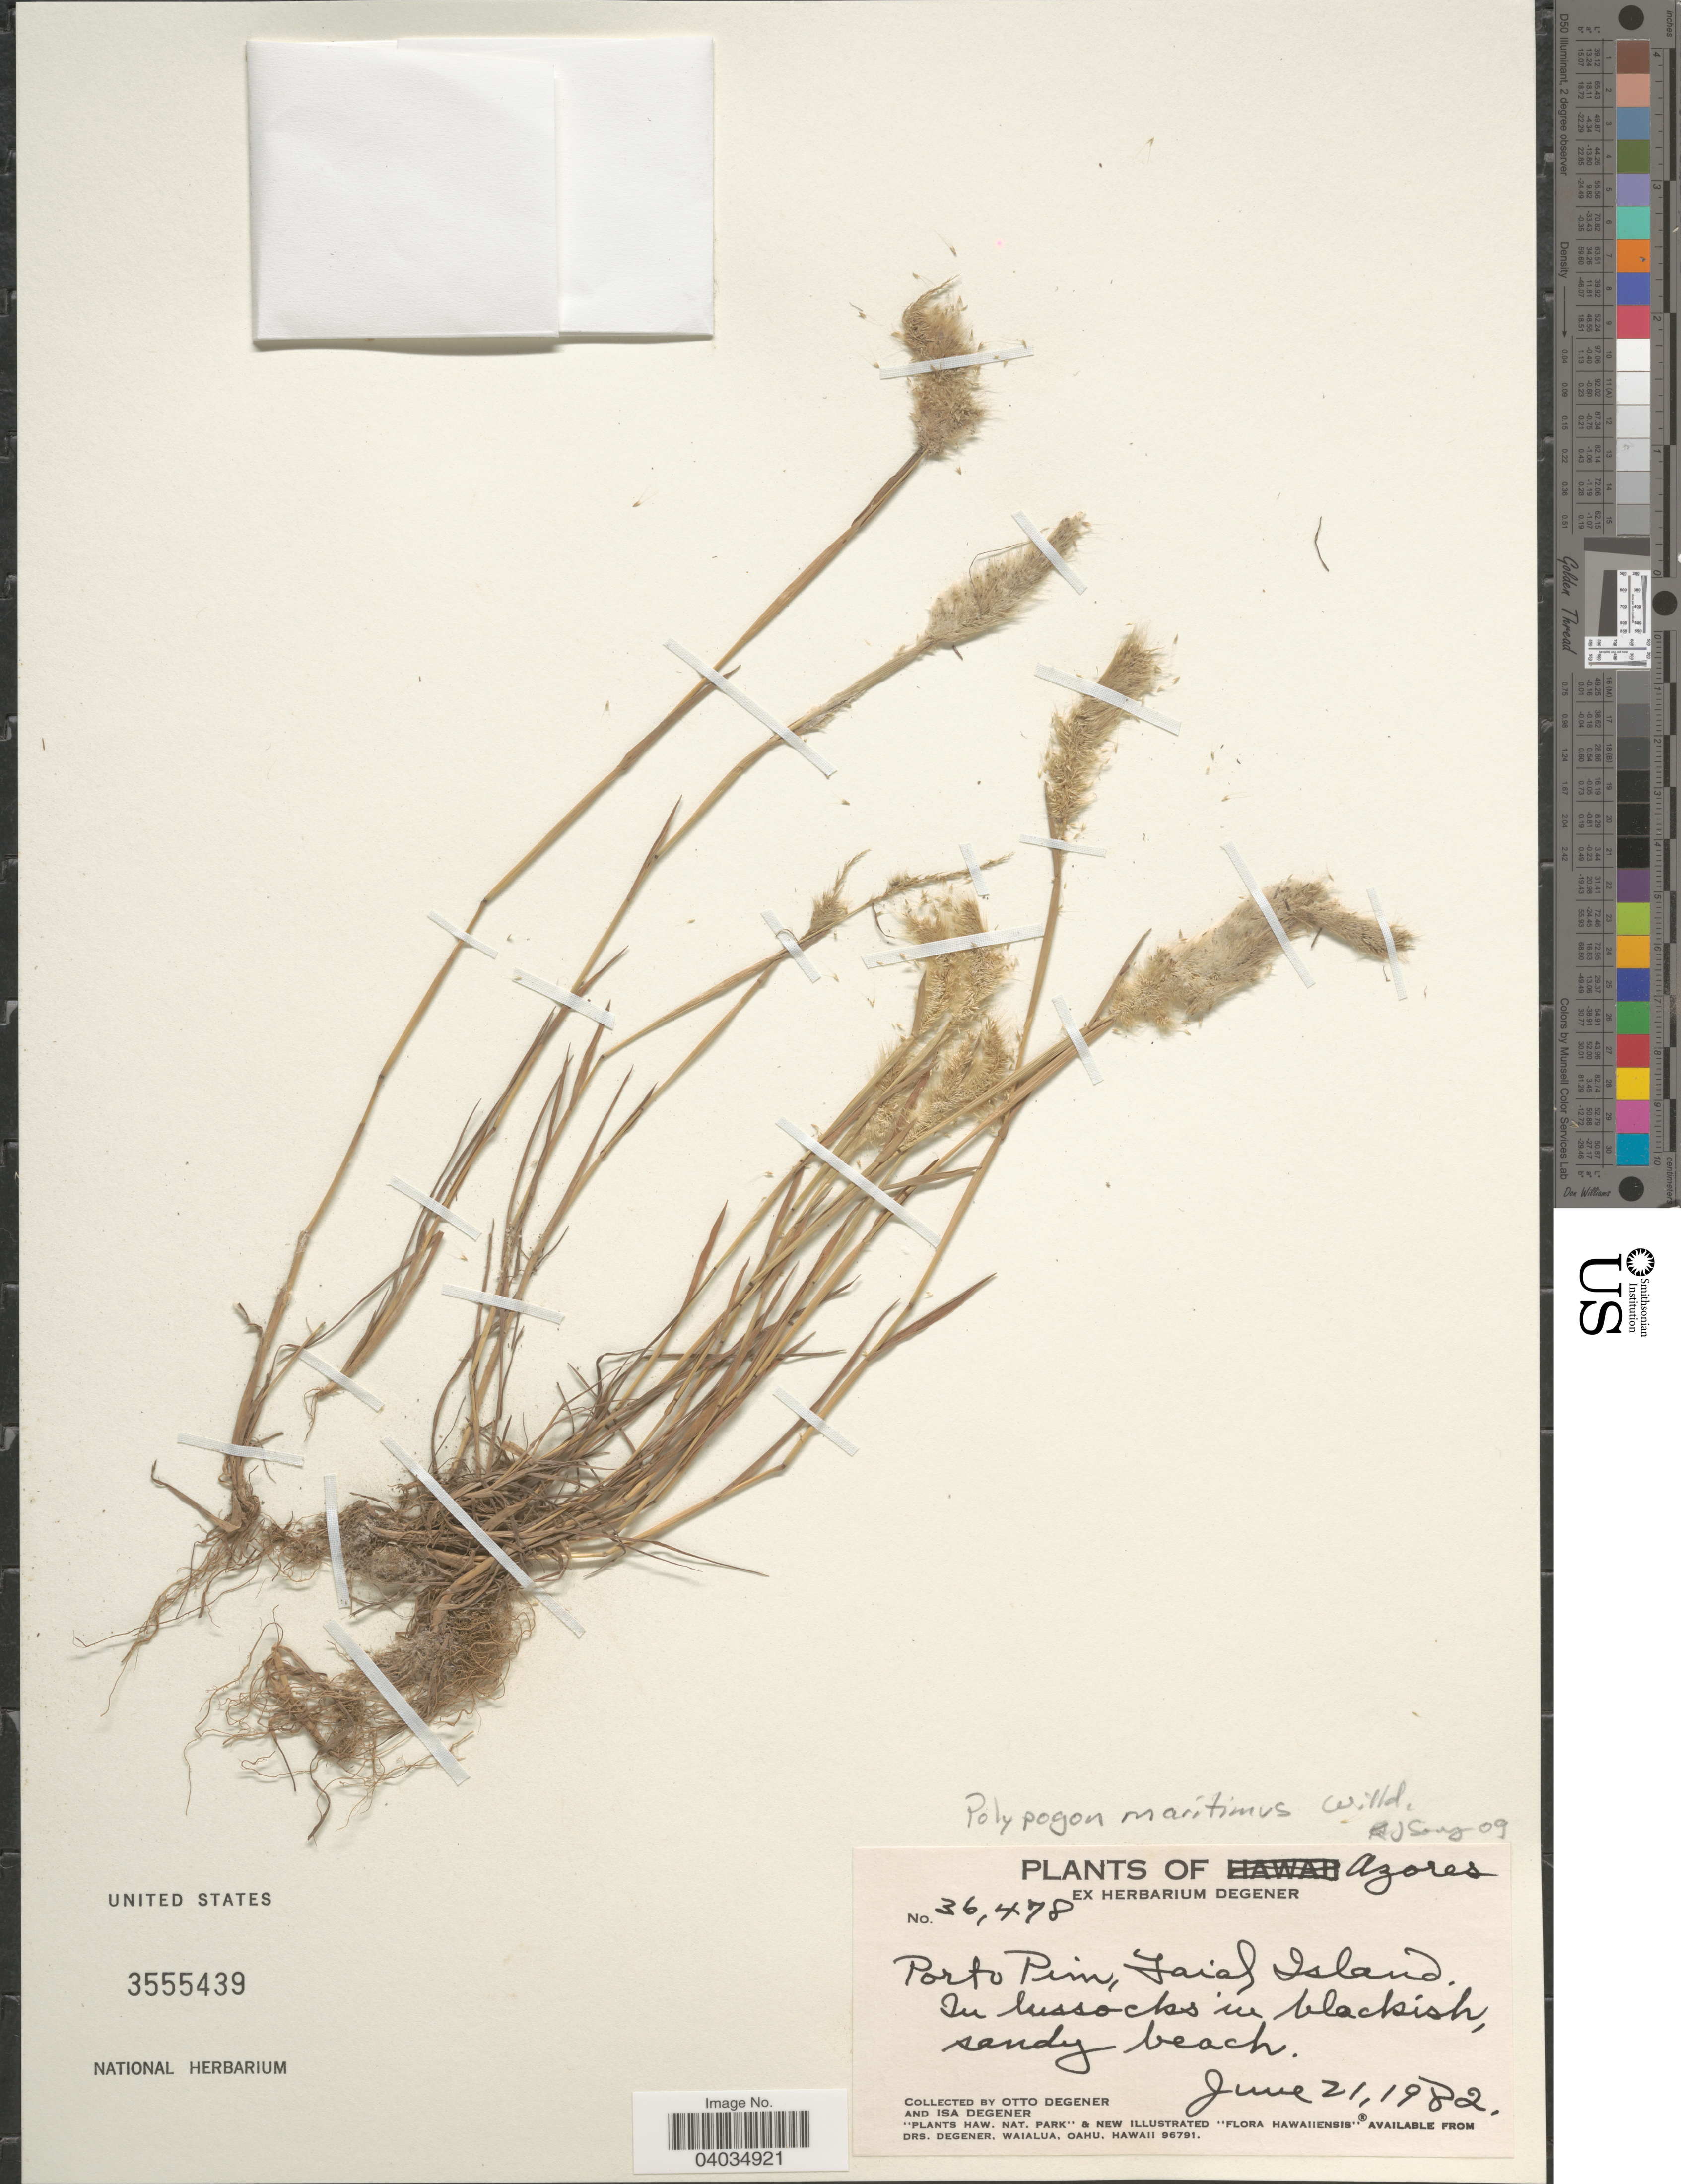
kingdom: Plantae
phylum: Tracheophyta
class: Liliopsida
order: Poales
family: Poaceae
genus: Polypogon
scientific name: Polypogon maritimus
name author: Willd.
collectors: O. Degener & I. Degener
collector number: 36478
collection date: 1982-06-21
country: Portugal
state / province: Azores (Aut. Reg.)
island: Faial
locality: Porto Pim, Faial Island.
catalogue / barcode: US 3555439